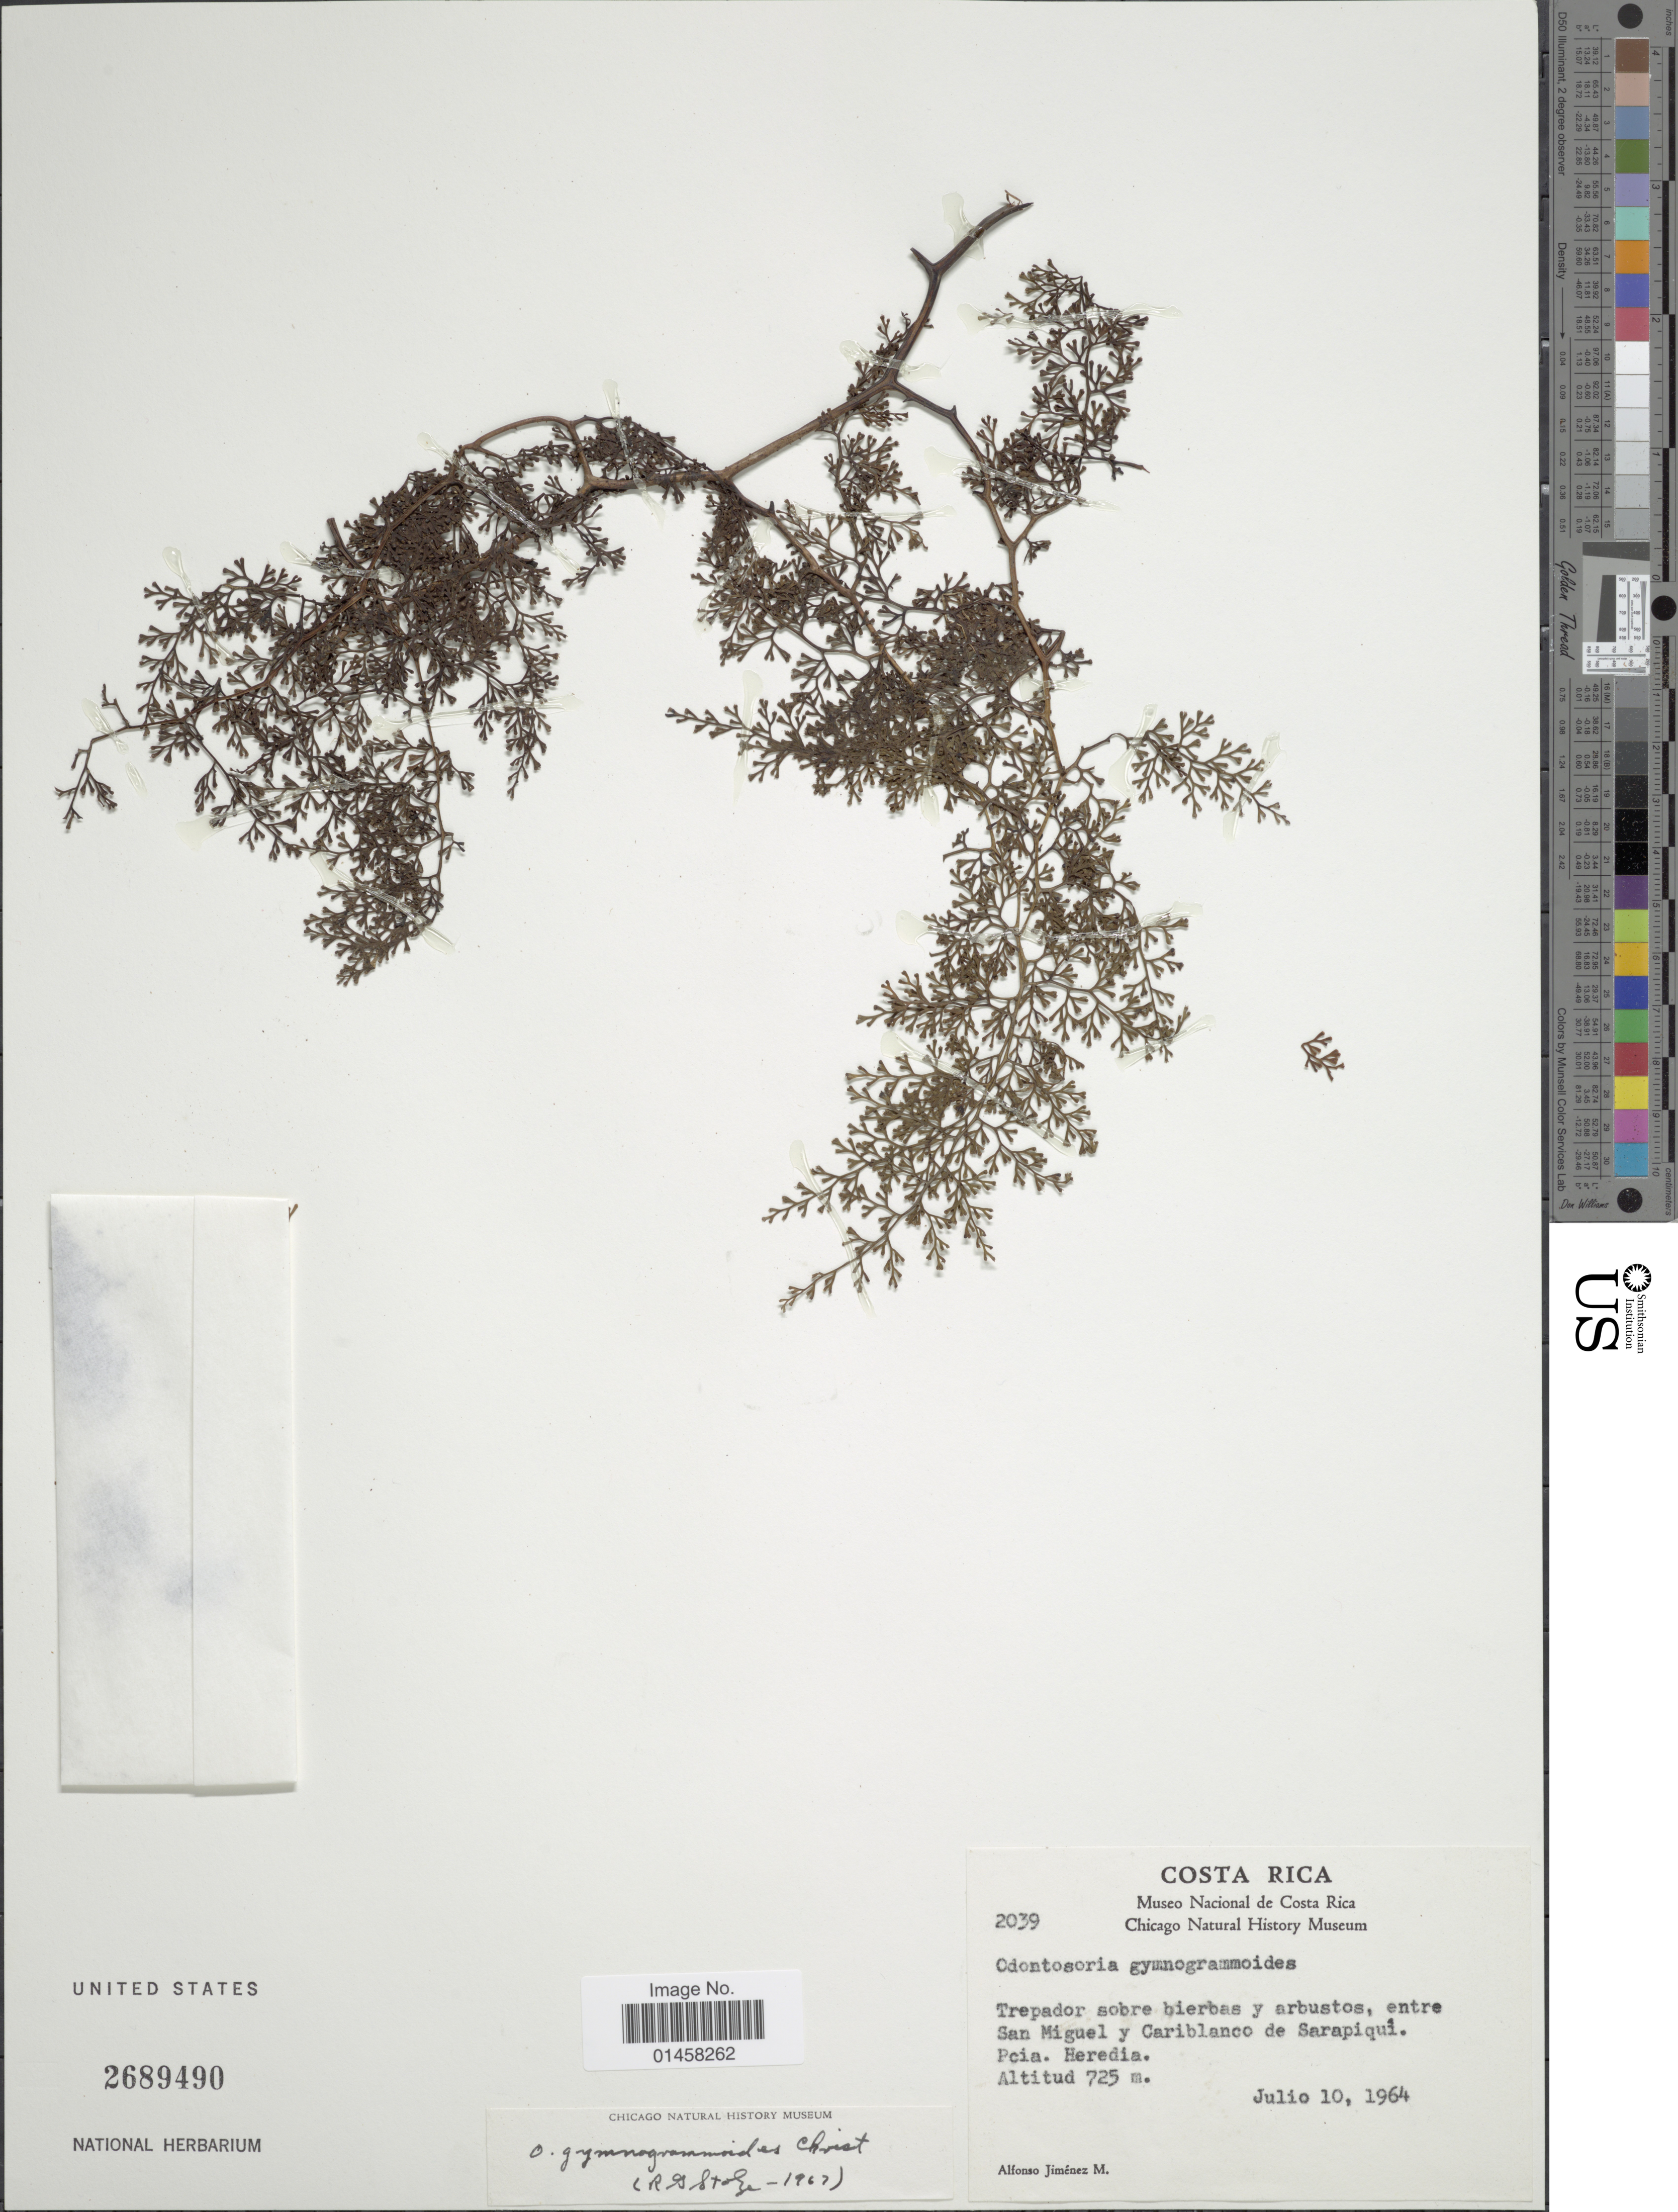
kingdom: Plantae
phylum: Tracheophyta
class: Polypodiopsida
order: Polypodiales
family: Lindsaeaceae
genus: Odontosoria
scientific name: Odontosoria gymnogrammoides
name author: Christ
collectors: A. Jimenez M.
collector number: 2039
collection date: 1964-07-10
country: Costa Rica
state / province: Heredia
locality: Trepador sobre bierbas y arbustos, entre San Miguel y Cariblanco de Sarapiqui. Pcia. Heredia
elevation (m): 725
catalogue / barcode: US 2689490